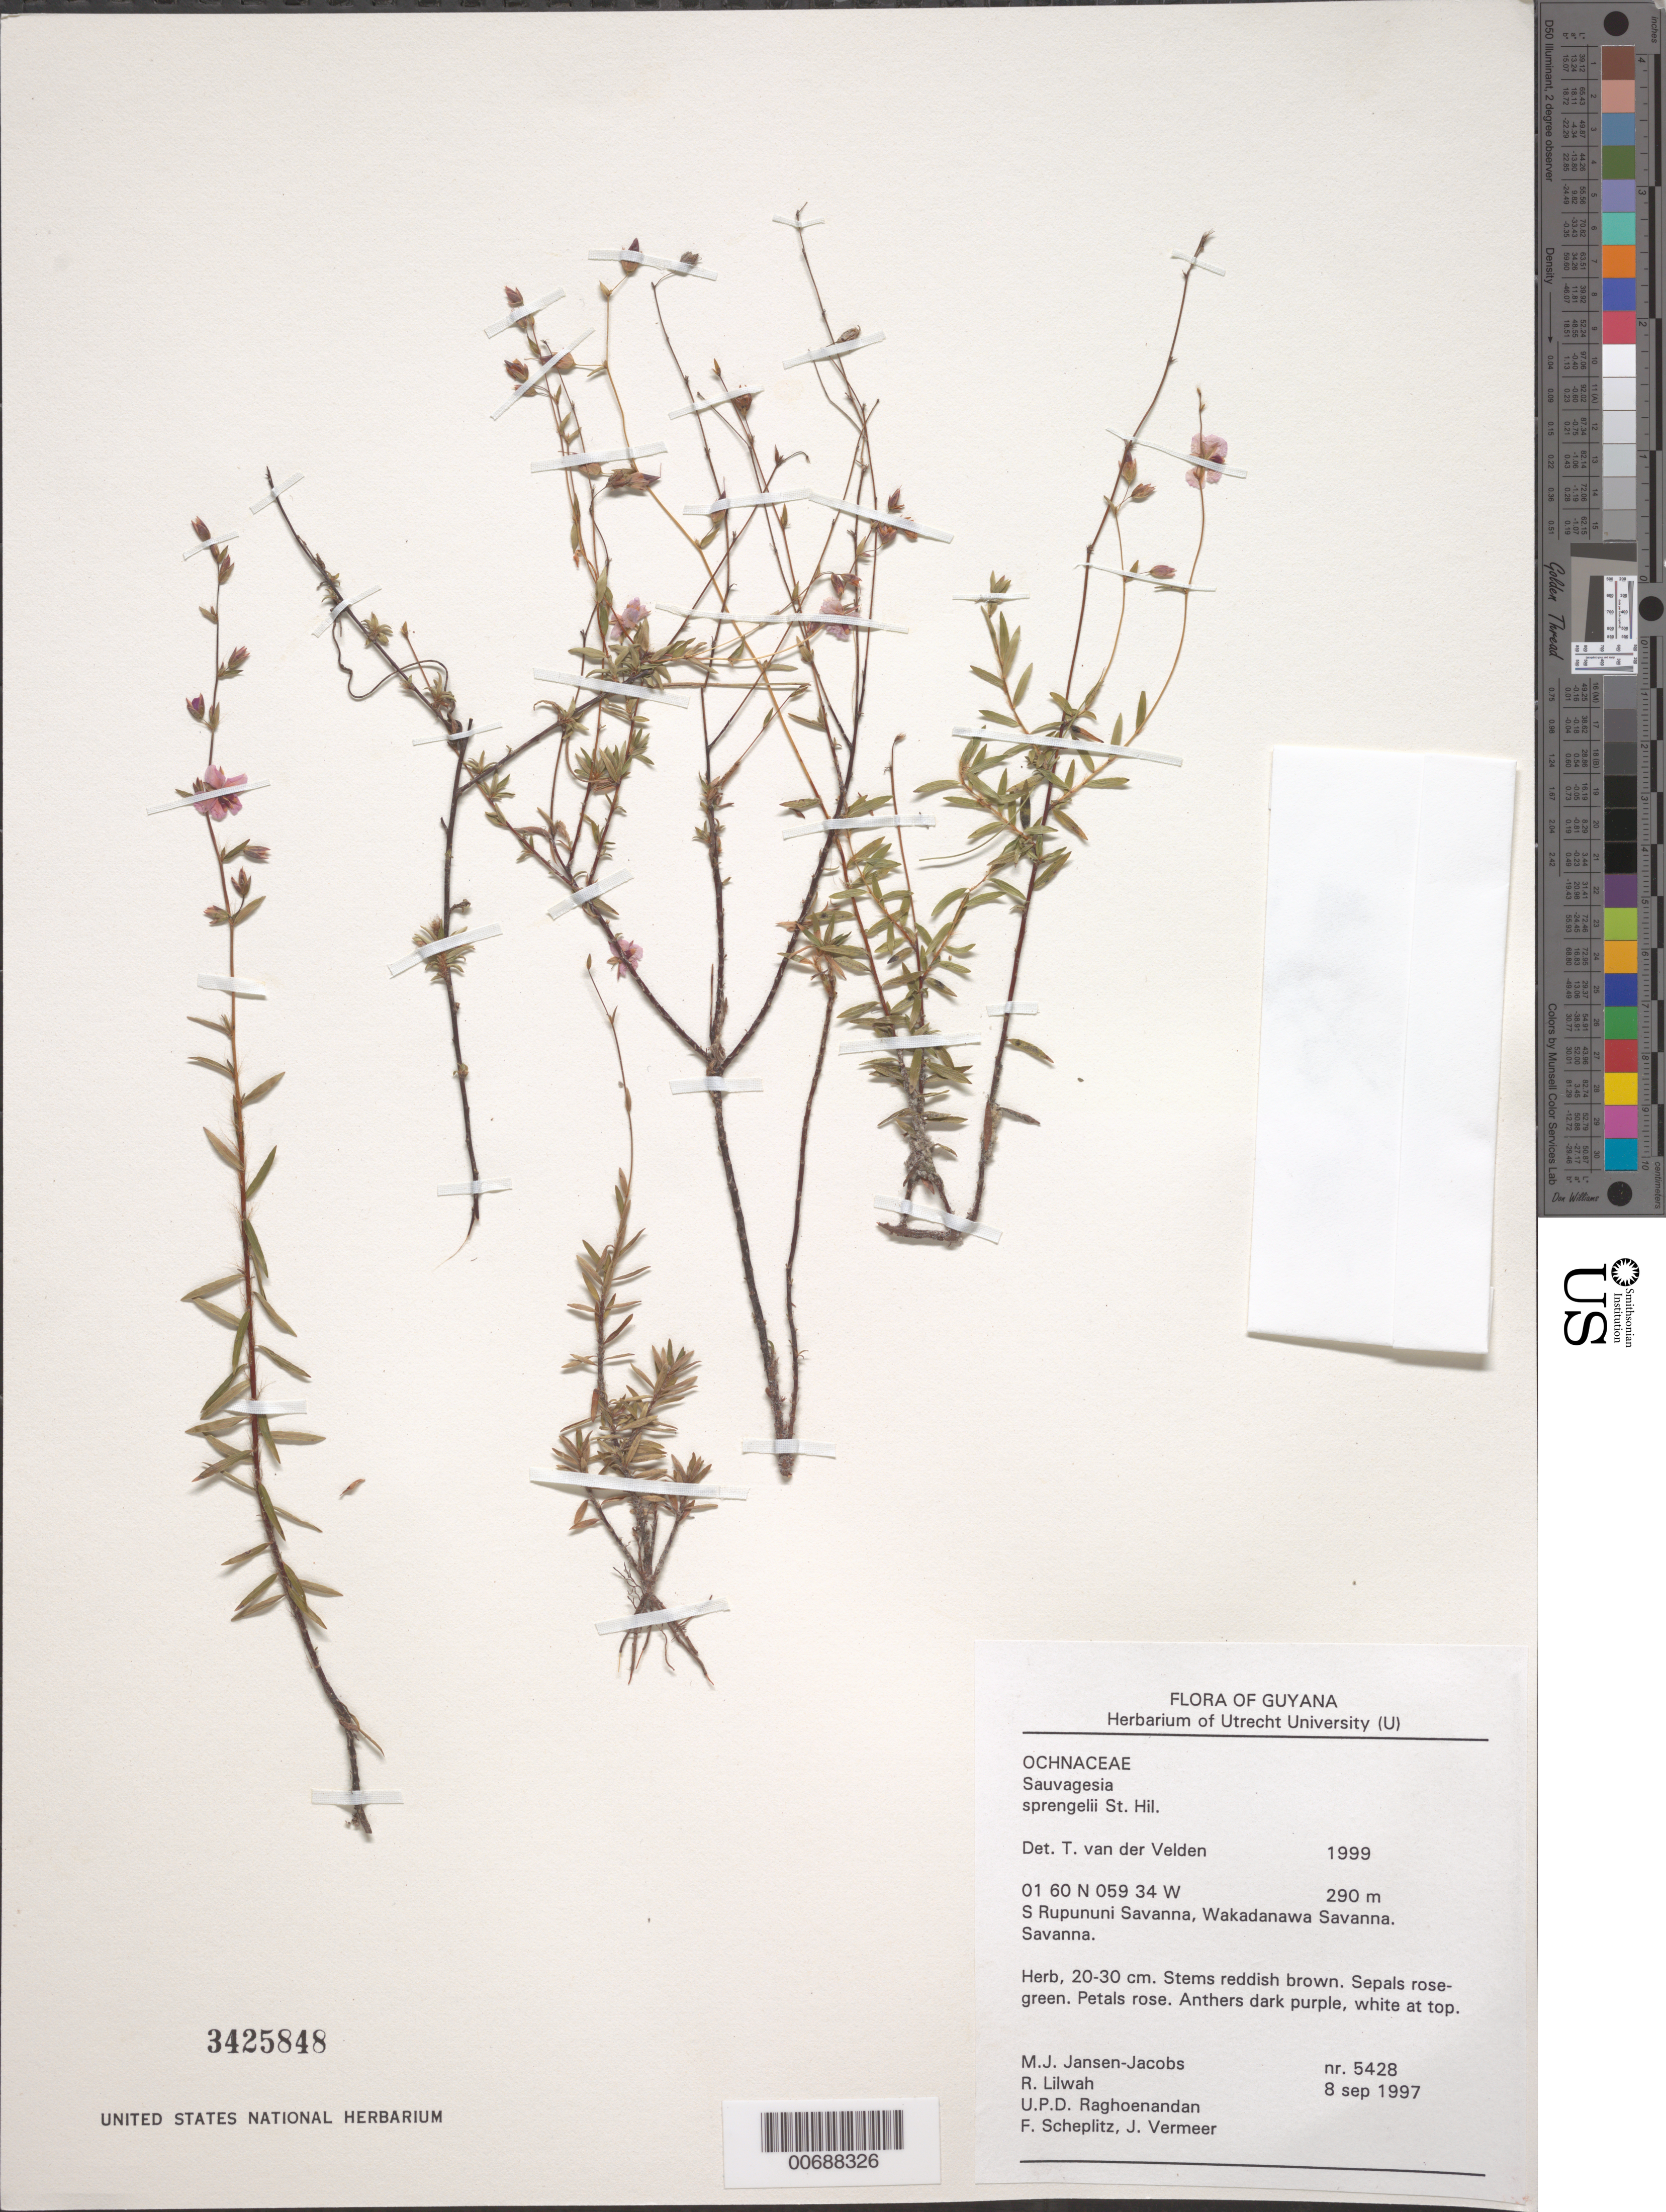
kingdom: Plantae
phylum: Tracheophyta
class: Magnoliopsida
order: Malpighiales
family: Ochnaceae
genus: Sauvagesia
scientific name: Sauvagesia sprengelii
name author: A. St.-Hil.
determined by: van der Velden, T.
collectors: M. J. Jansen-Jacobs, R. Lilwah, U. Raghoenandan, F. Scheplitz & J. Vermeer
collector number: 5428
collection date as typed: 8-Sep-97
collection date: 1997-09-08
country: Guyana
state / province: U. Takutu-U. Essequibo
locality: S. Rupununi savanna, Wakadanawa Savanna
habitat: Savanna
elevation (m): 290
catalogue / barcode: US 3425848